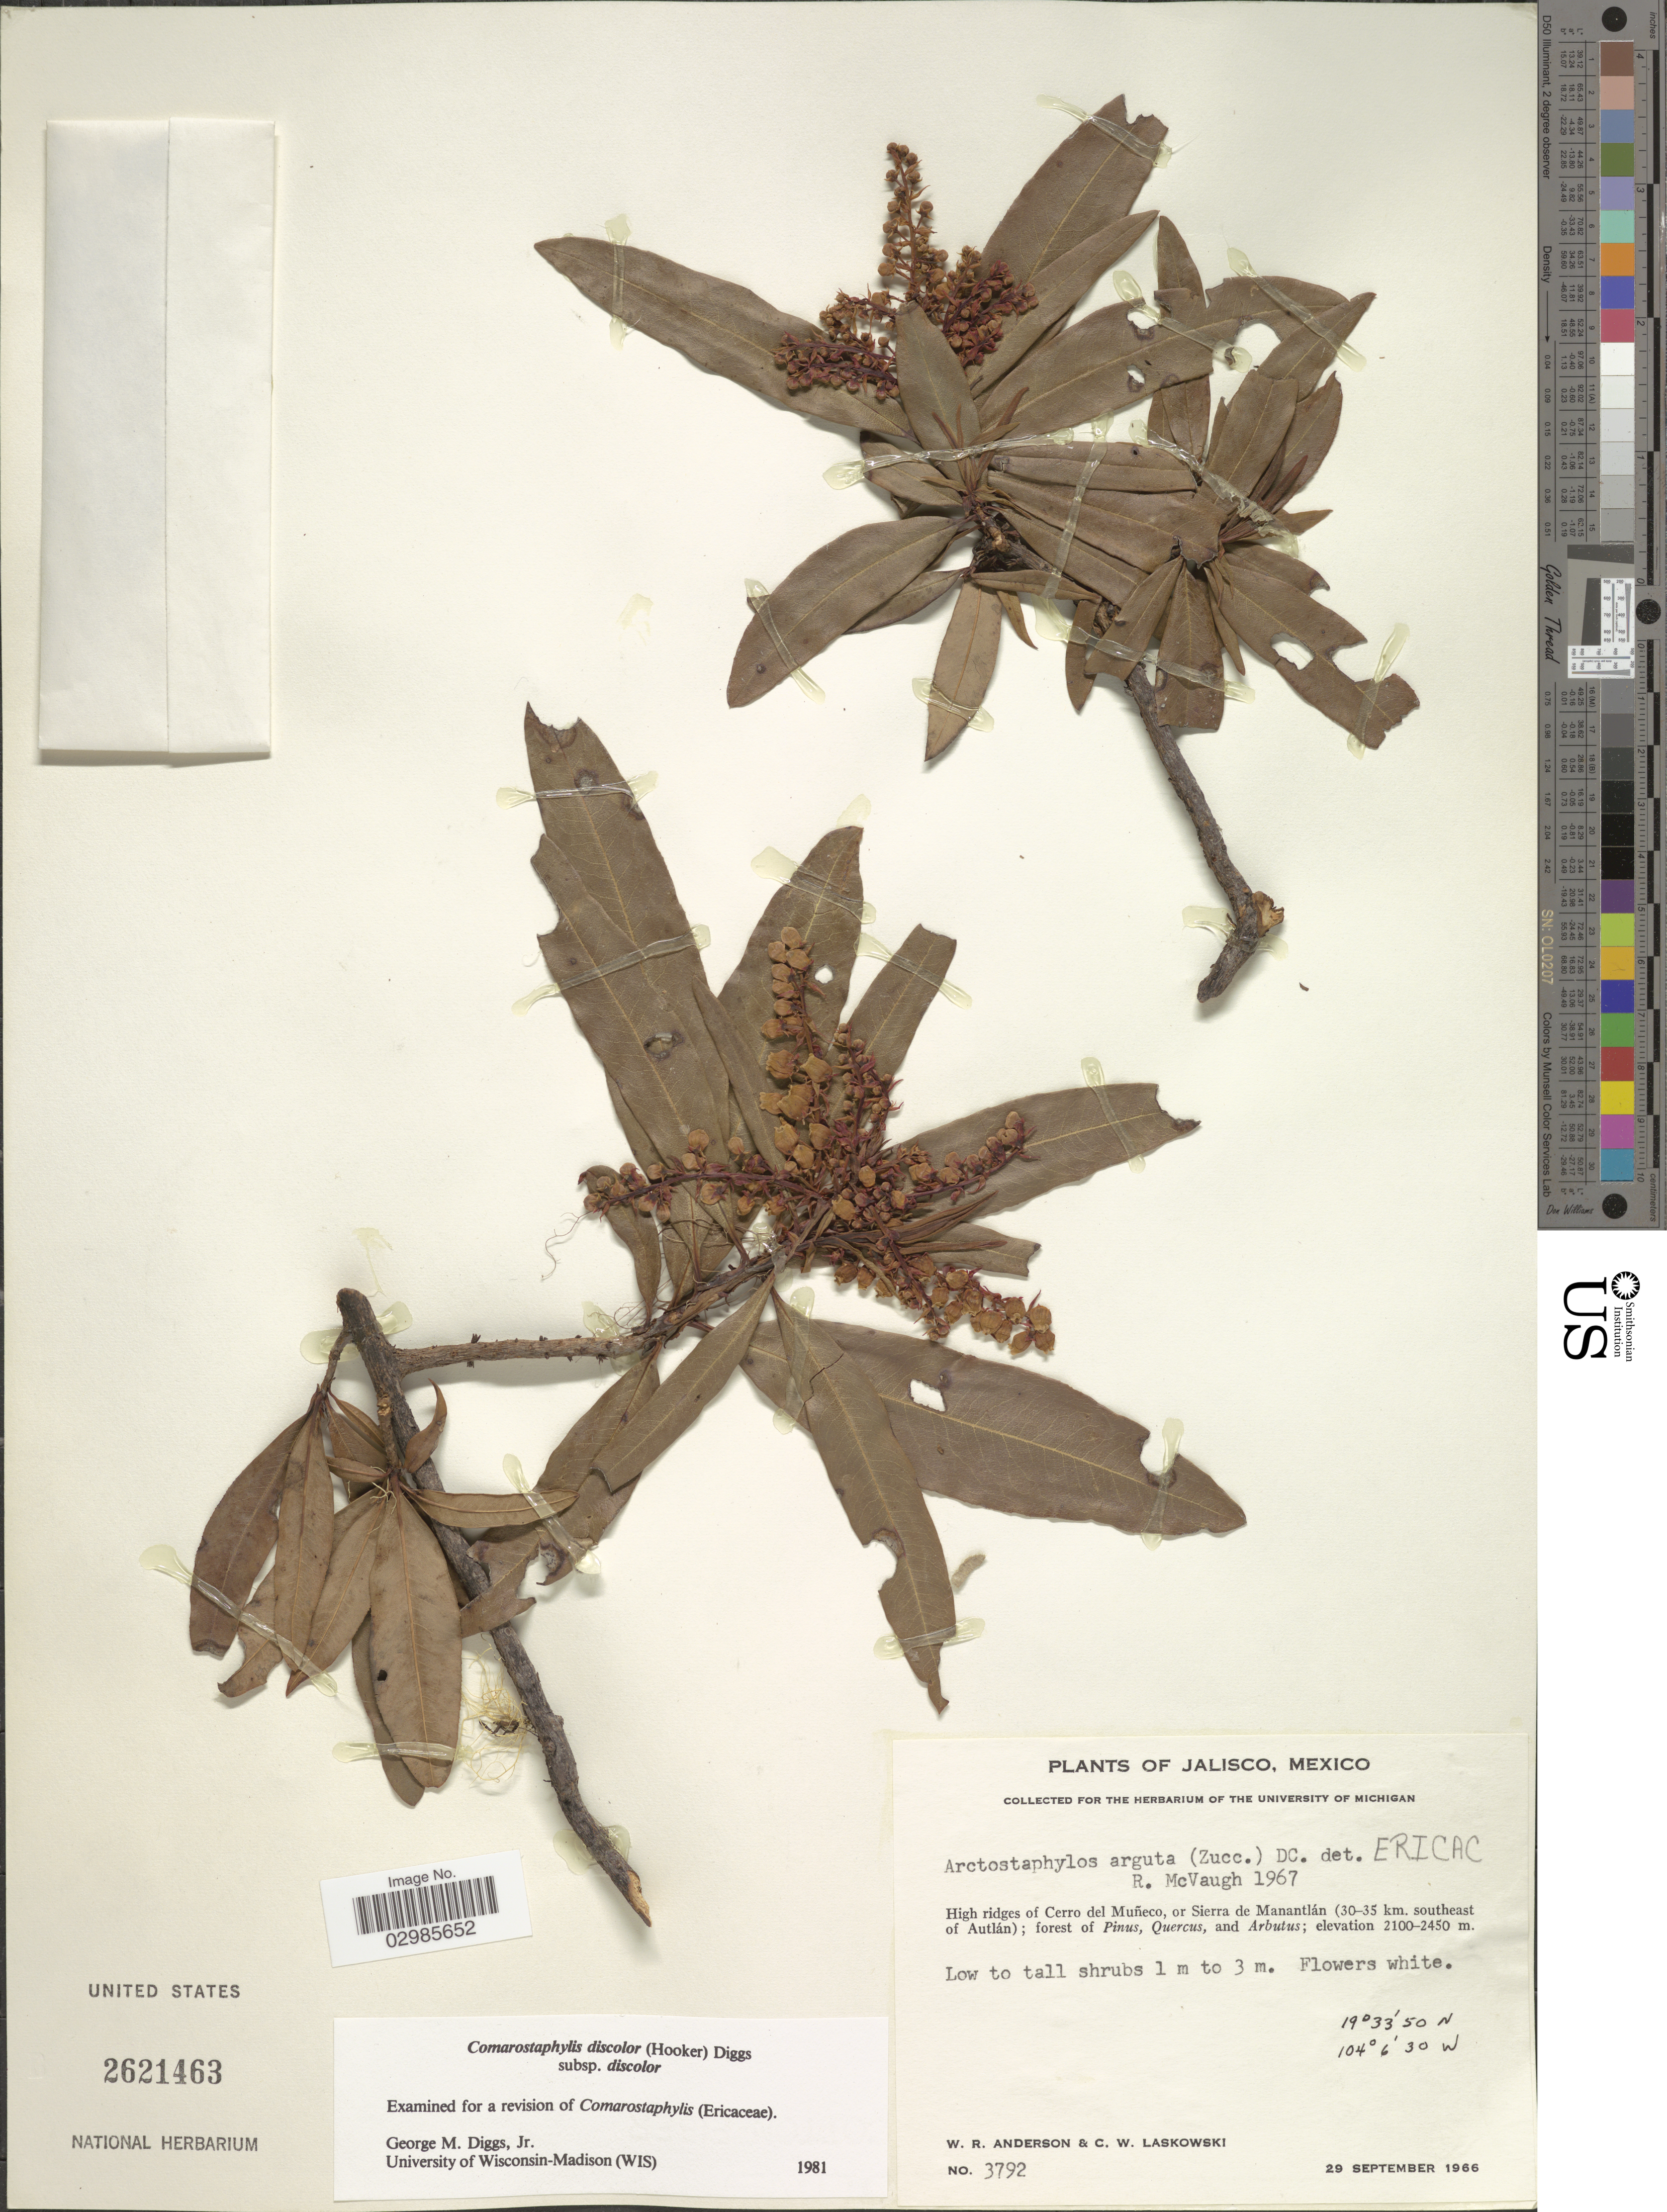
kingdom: Plantae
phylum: Tracheophyta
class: Magnoliopsida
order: Ericales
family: Ericaceae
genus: Comarostaphylis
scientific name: Comarostaphylis discolor subsp. discolor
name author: (Hook.) Diggs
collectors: W. Anderson & C. Laskowski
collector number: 3792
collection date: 1966-09-29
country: Mexico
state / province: Jalisco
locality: High ridges of Cerro del Muñeco, or Sierra de Manantlán (30-35 km. southeast of Autlán).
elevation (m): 2100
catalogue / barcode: US 2621463